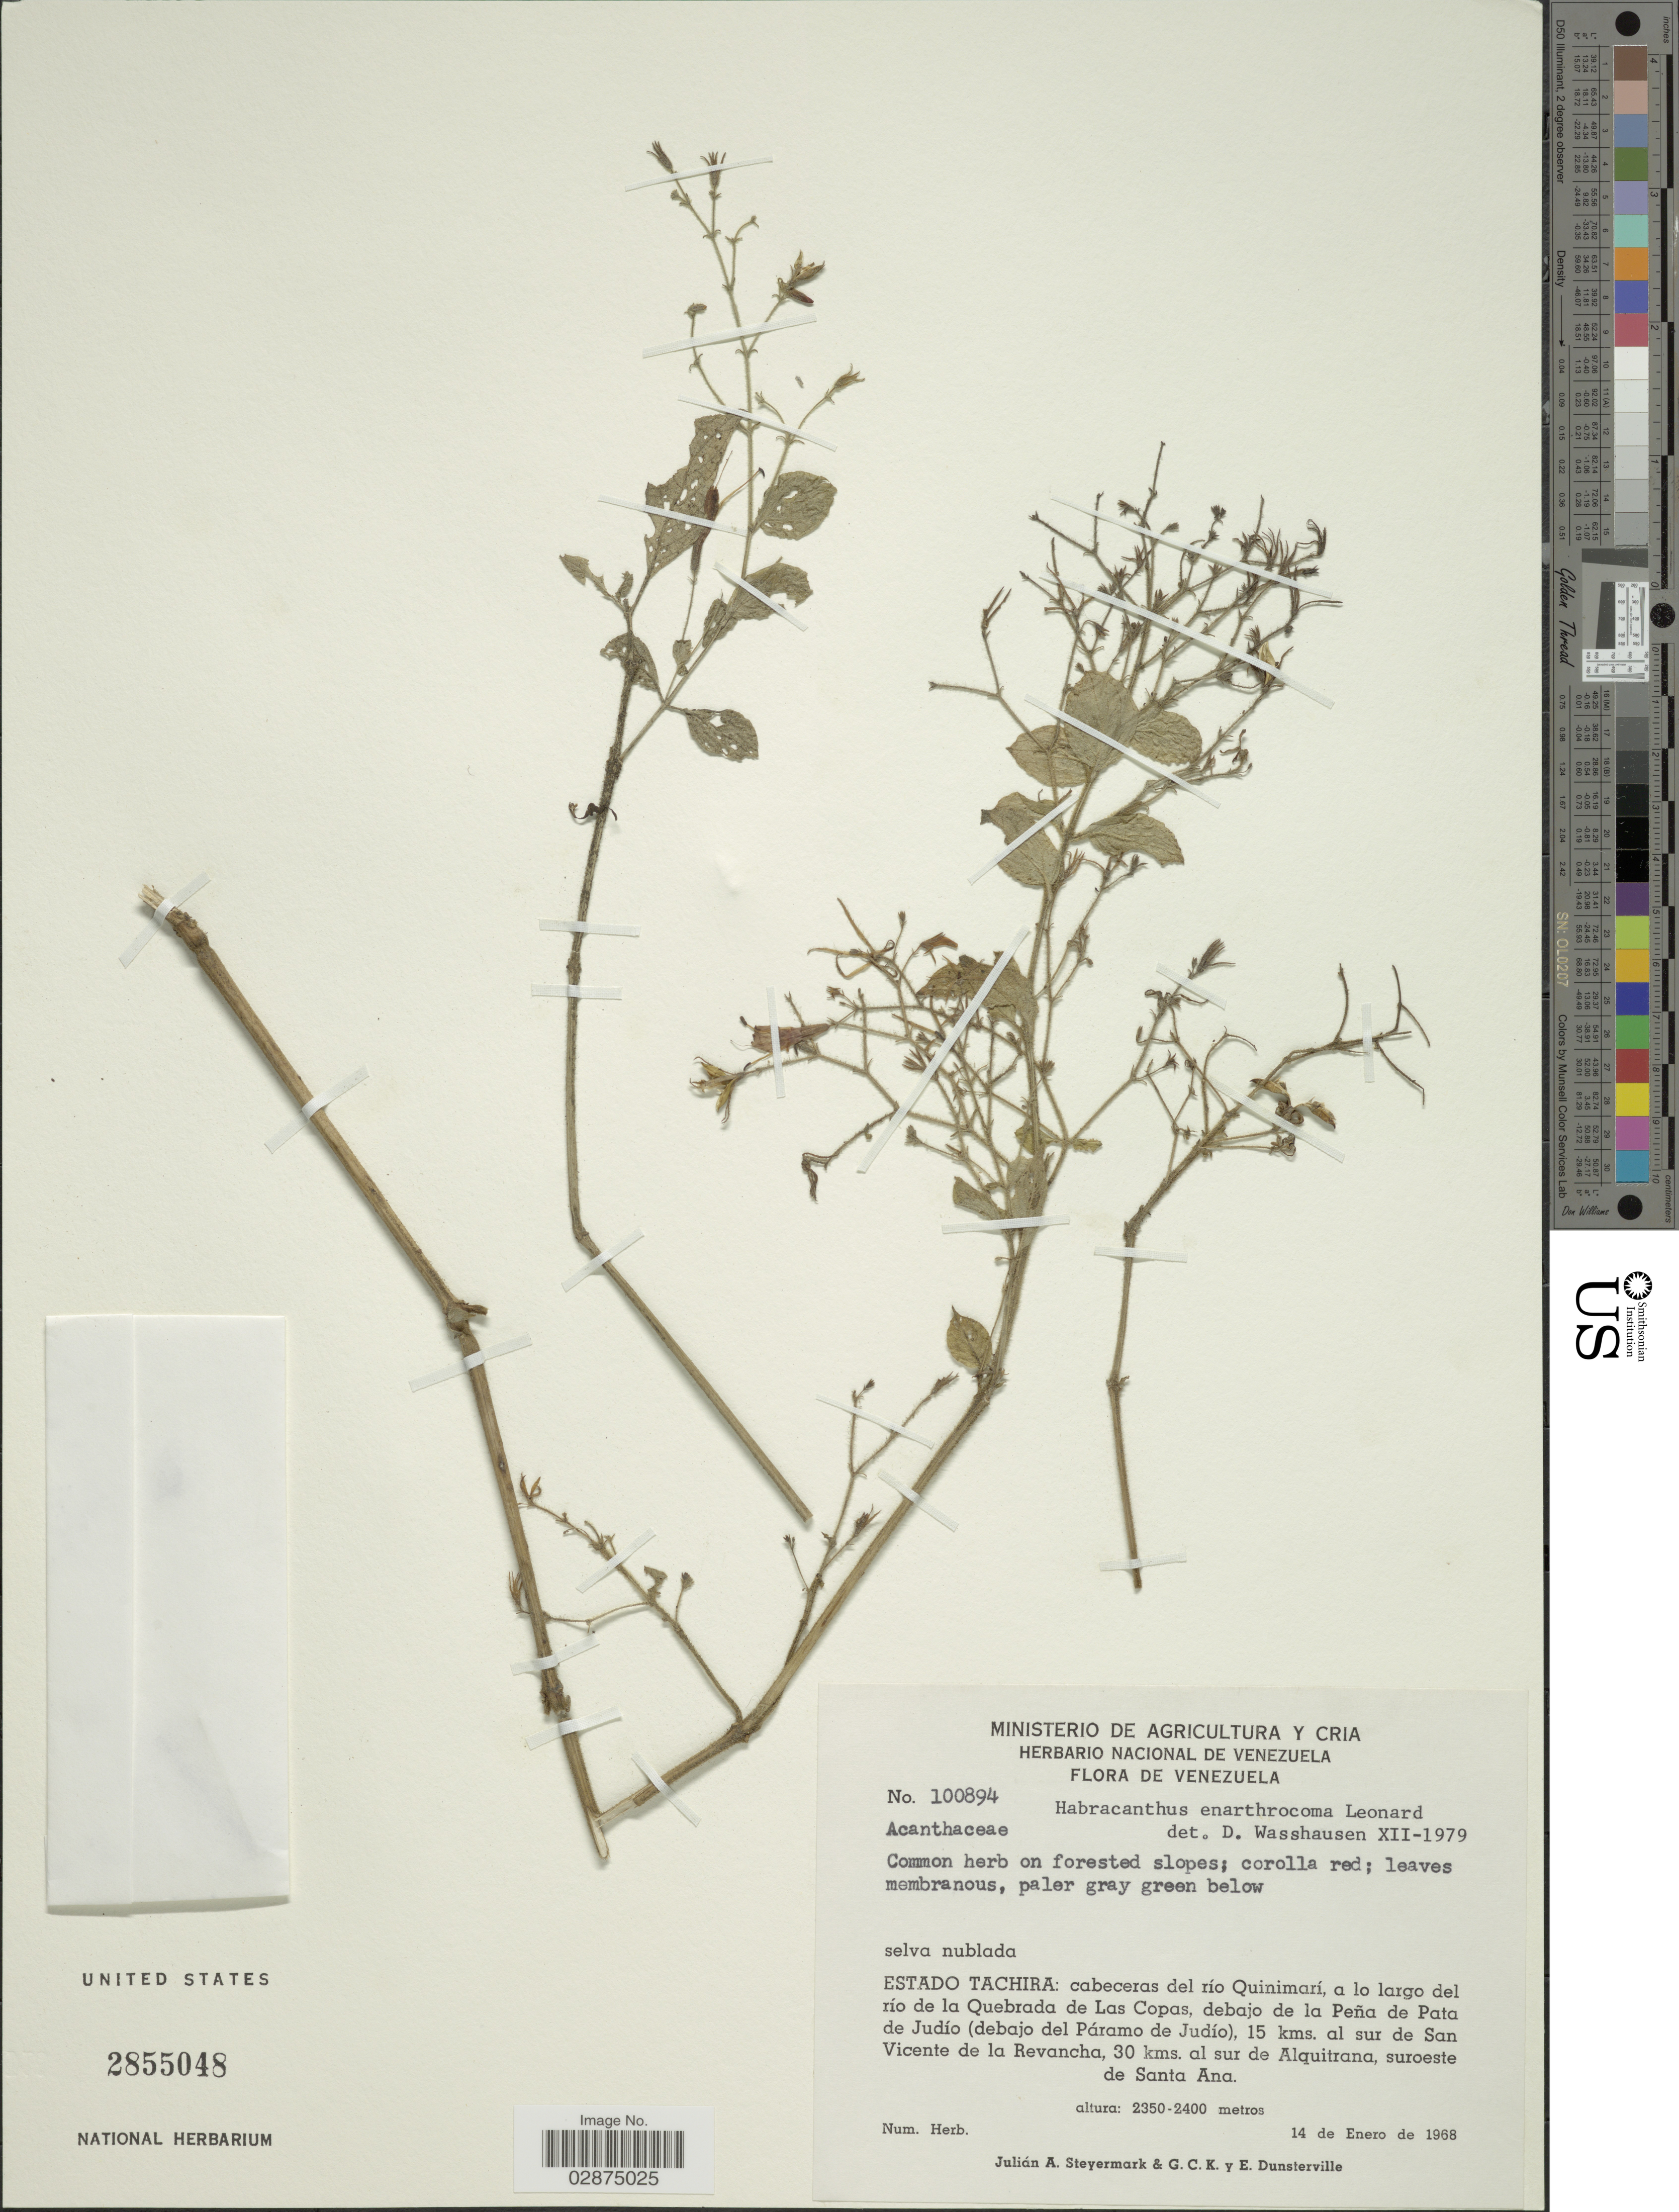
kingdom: Plantae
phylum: Tracheophyta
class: Magnoliopsida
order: Lamiales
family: Acanthaceae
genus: Habracanthus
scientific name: Habracanthus enarthrocoma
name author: Leonard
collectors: J. Steyermark, G. C. K. Dunsterville & E. Dunsterville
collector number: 100894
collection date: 1968-01-14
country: Venezuela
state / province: Tachira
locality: Estado Tachira: cabeceras del río Quinimarí, a lo largo del río de la Quebrada de Las Copas, debajo de la Peña de Pata de Judío (debajo del Páramo de Judío), 15 kms. al sur de San Vicente de la Revancha, 30 kms. al sur de Alquitrana, suroeste de Santa Ana.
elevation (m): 2350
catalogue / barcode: US 2855048